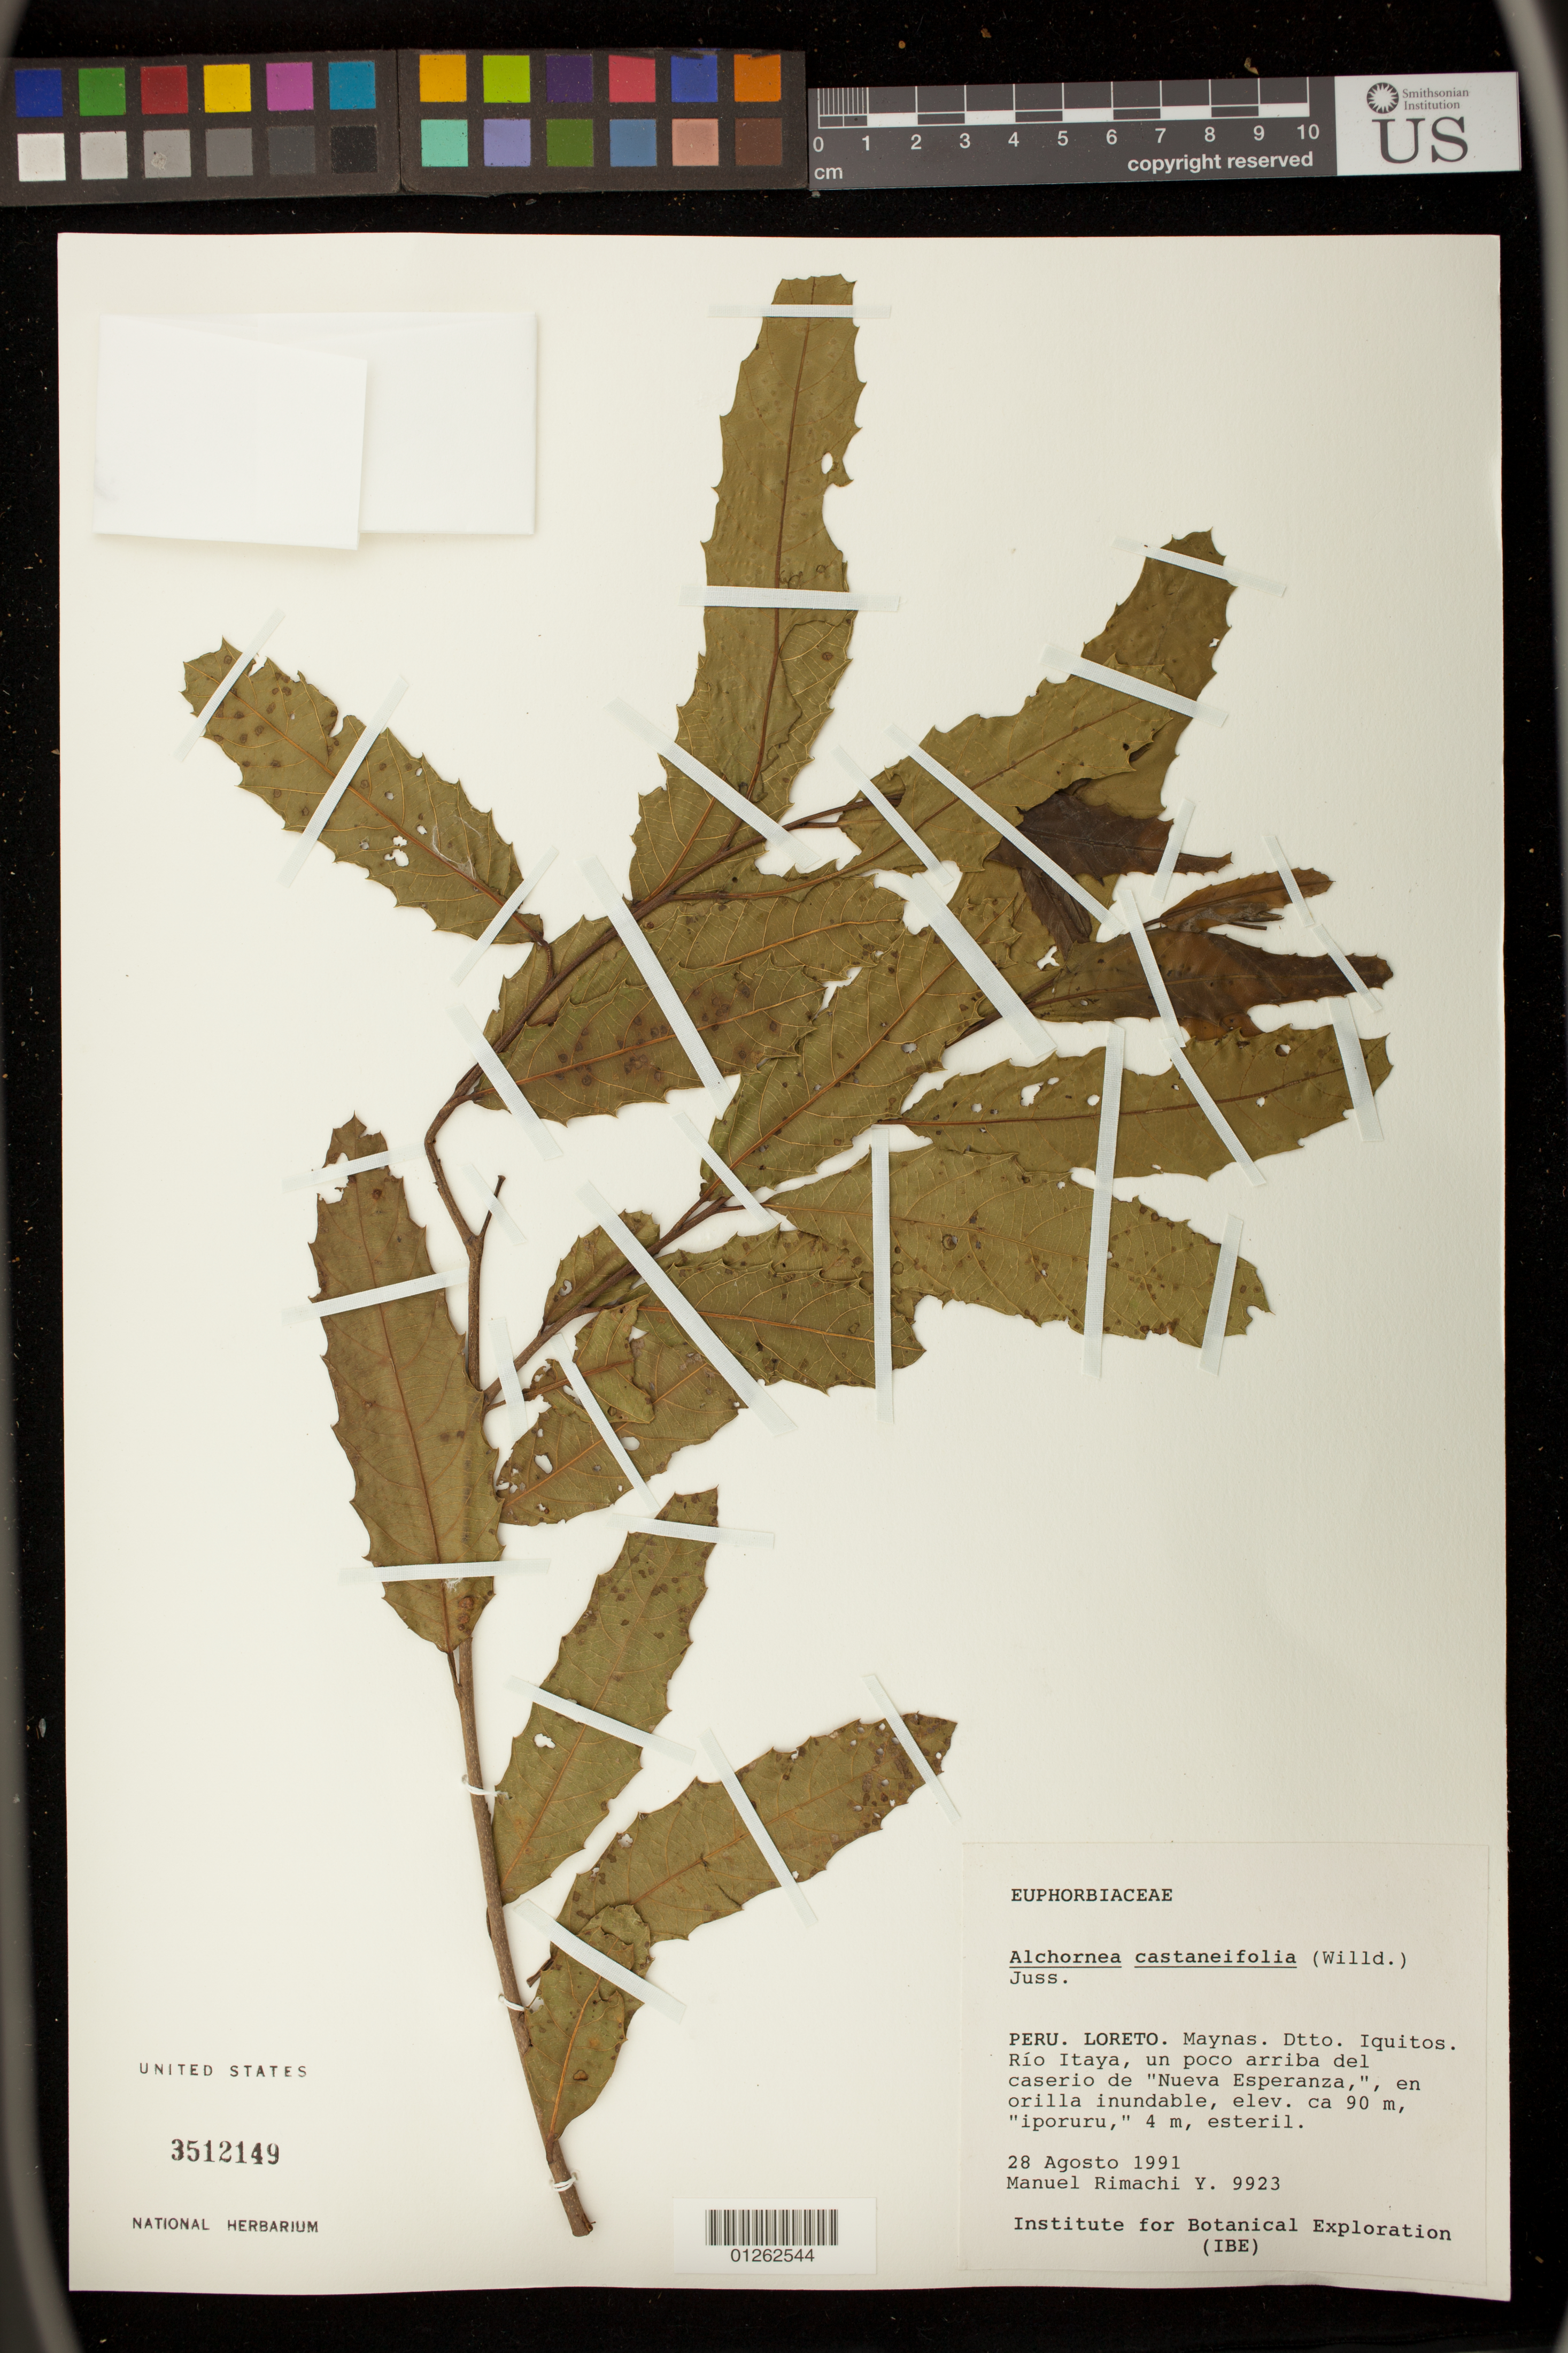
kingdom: Plantae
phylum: Tracheophyta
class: Magnoliopsida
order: Malpighiales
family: Euphorbiaceae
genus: Alchornea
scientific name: Alchornea castaneifolia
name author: (Willd.) A. Juss.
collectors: M. Rimachi Y.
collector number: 9923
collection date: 1991-08-28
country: Peru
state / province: Loreto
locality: Maynas, Dtt. Iquits, Rio Itaya, un poco arriba del caserio de "Nueva Esperanza"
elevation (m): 90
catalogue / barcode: US 3512149